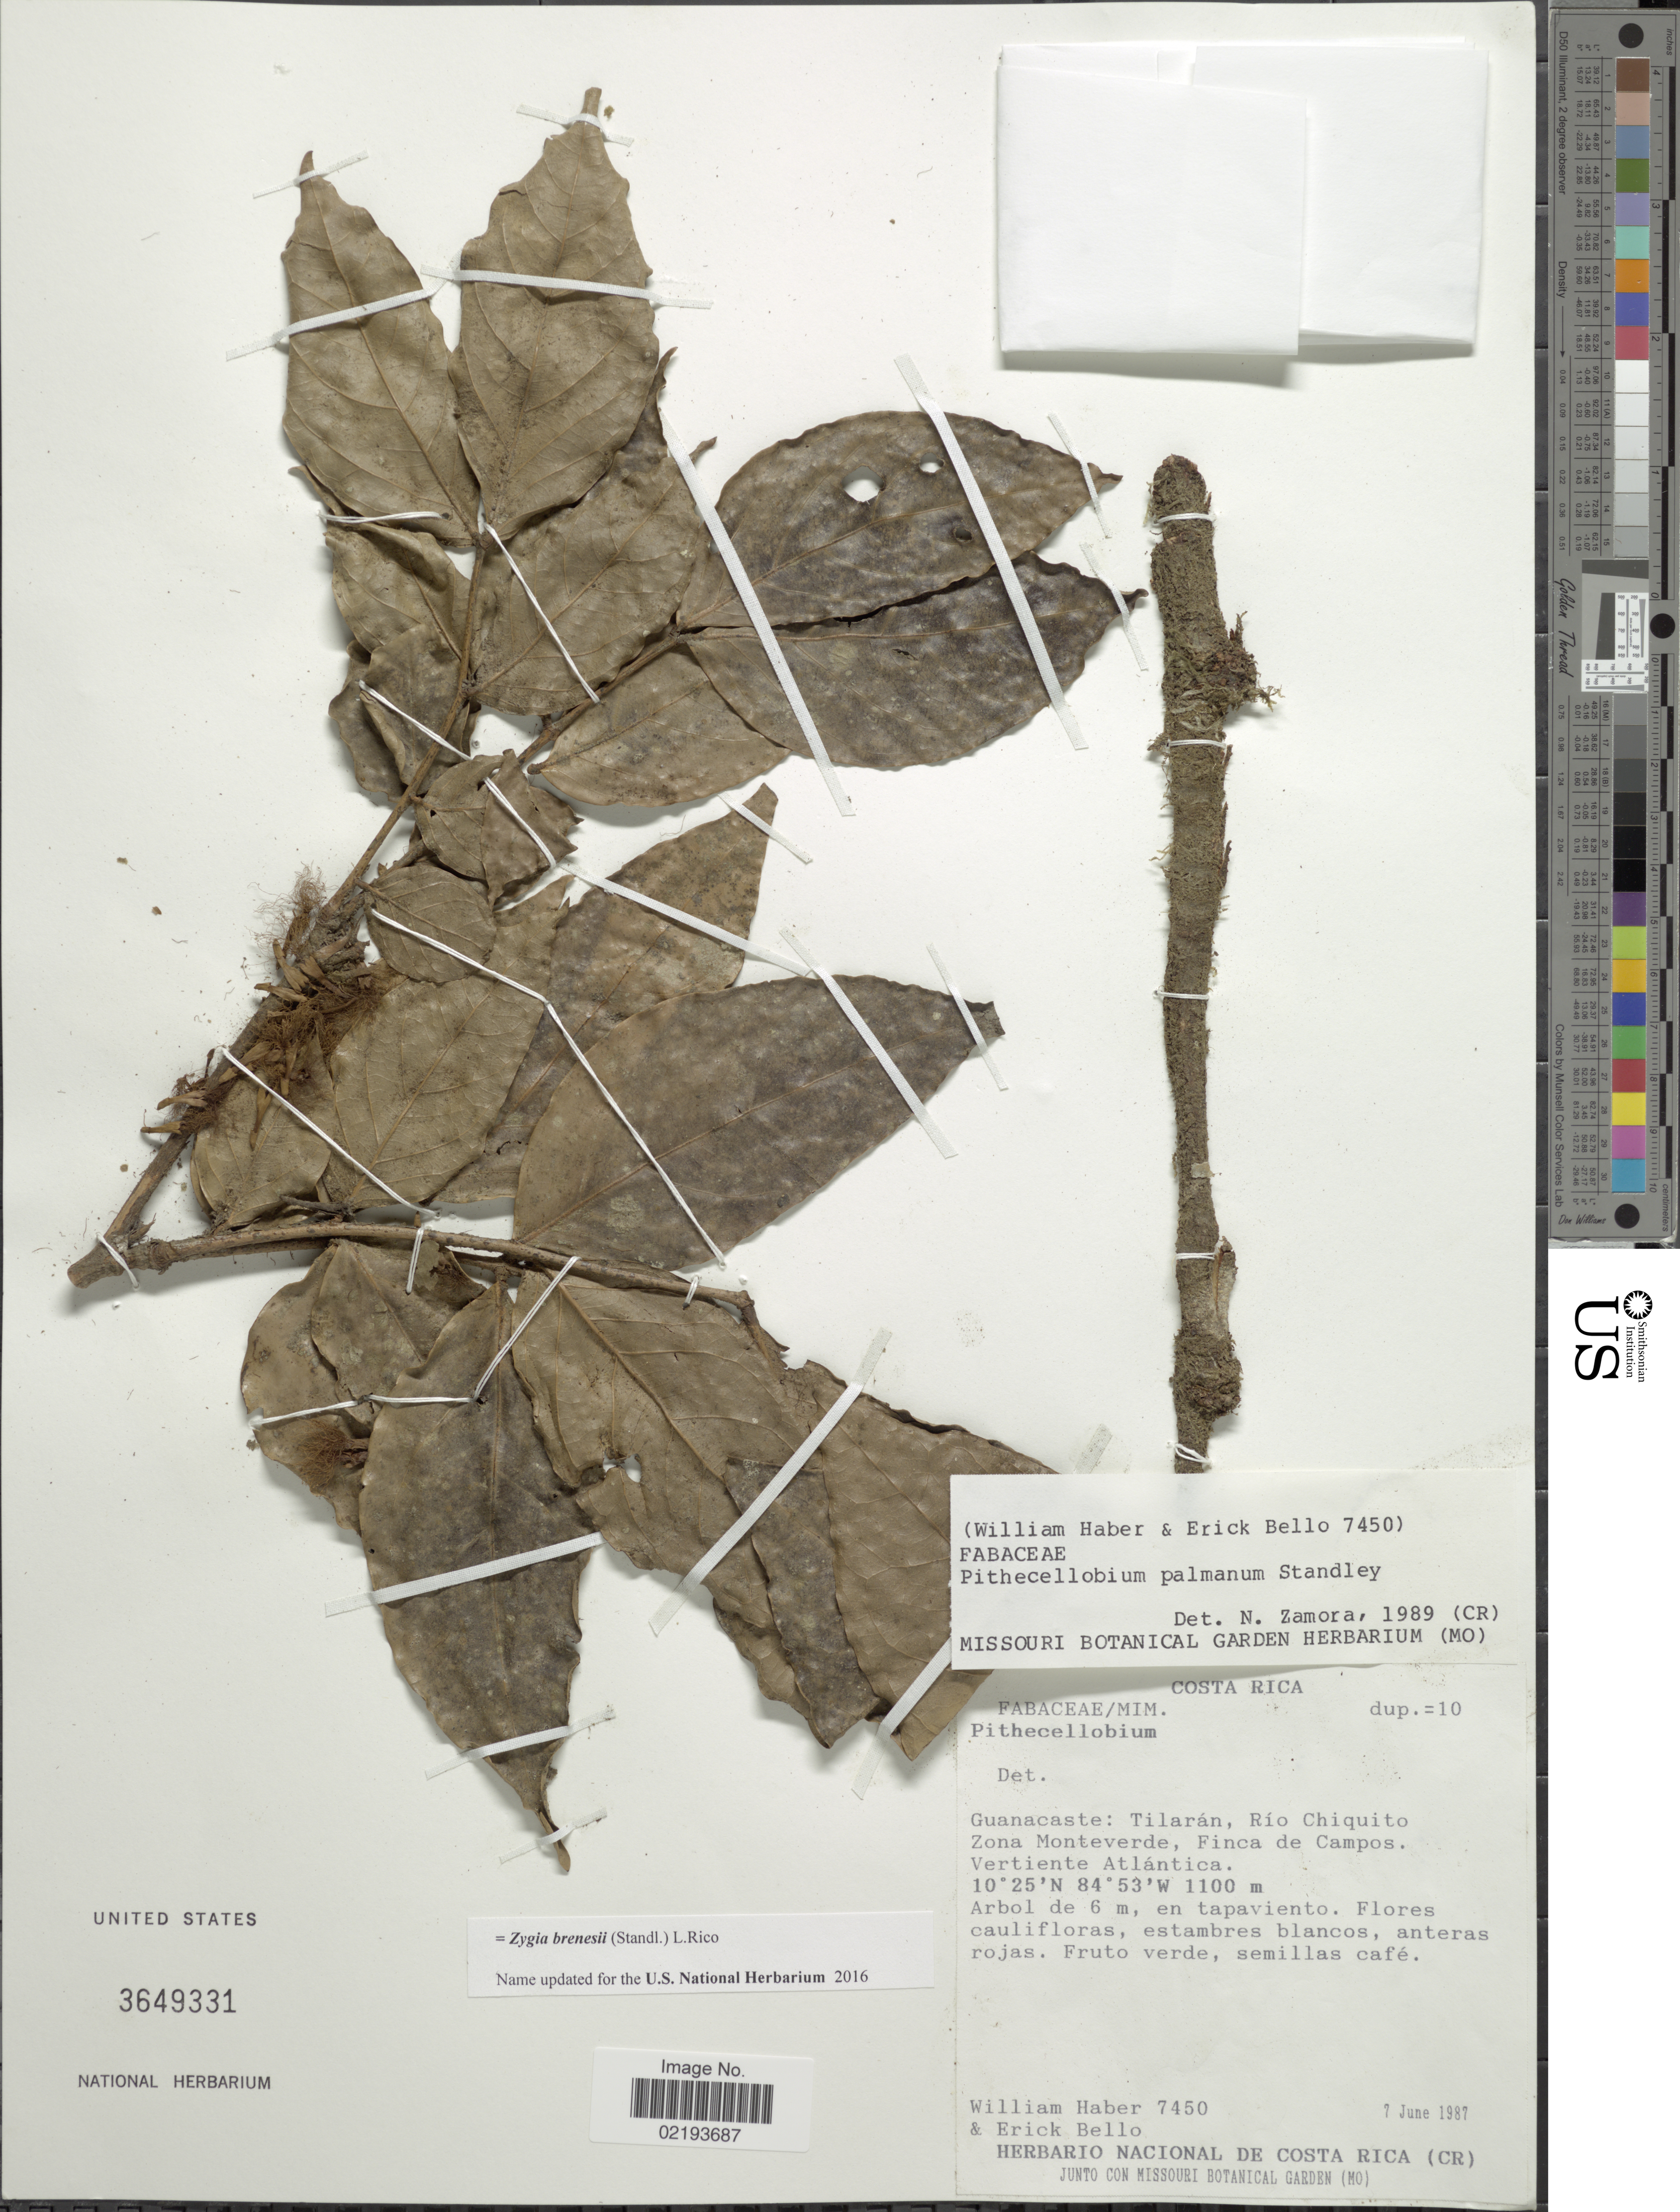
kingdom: Plantae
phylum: Tracheophyta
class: Magnoliopsida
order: Fabales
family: Fabaceae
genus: Zygia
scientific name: Zygia brenesii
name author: (Standl.) L. Rico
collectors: W. Haber & E. Bello C.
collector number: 7450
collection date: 1987-06-07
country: Costa Rica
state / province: Guanacaste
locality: Tilarán, Rio Chiquito Zona Monteverde, Finca de Campos. Vertiente Atlántica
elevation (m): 1100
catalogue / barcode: US 3649331